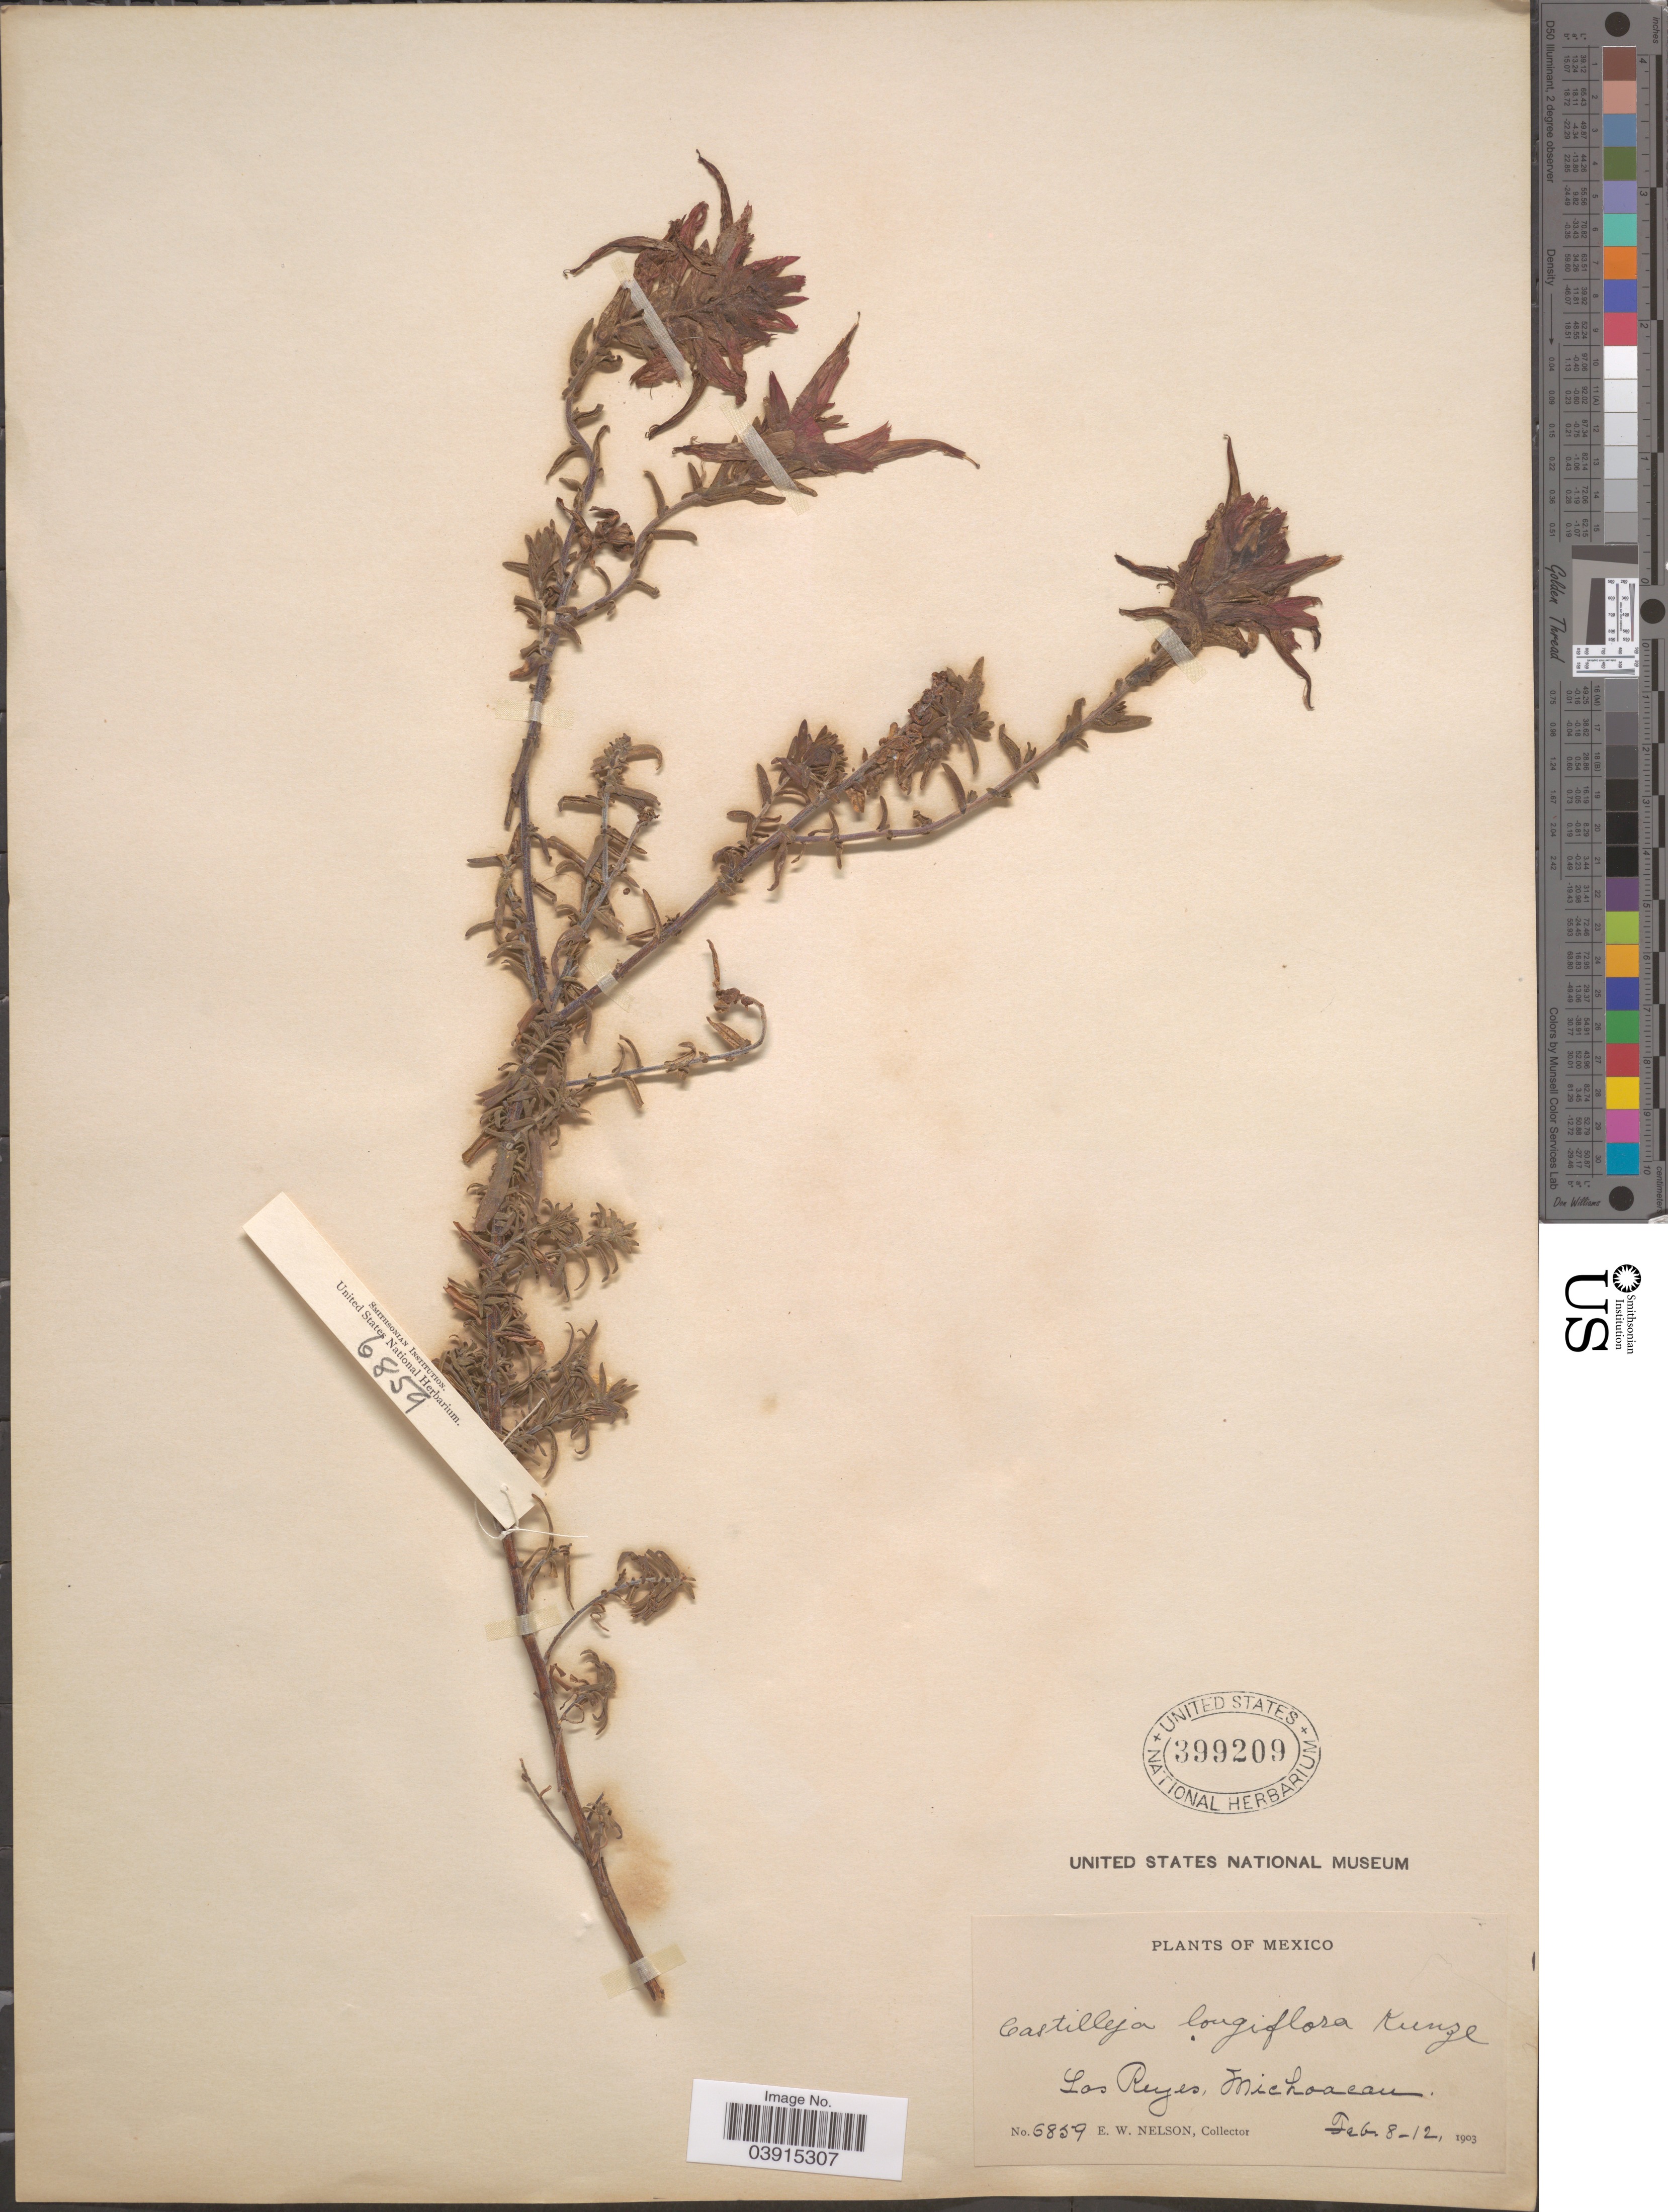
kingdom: Plantae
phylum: Tracheophyta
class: Magnoliopsida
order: Lamiales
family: Orobanchaceae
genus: Castilleja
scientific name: Castilleja longiflora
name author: Kunze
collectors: E. W. Nelson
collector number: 6859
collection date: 1903-02-08/1903-02-12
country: Mexico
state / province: Michoacán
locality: Los Reyes.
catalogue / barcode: US 399209